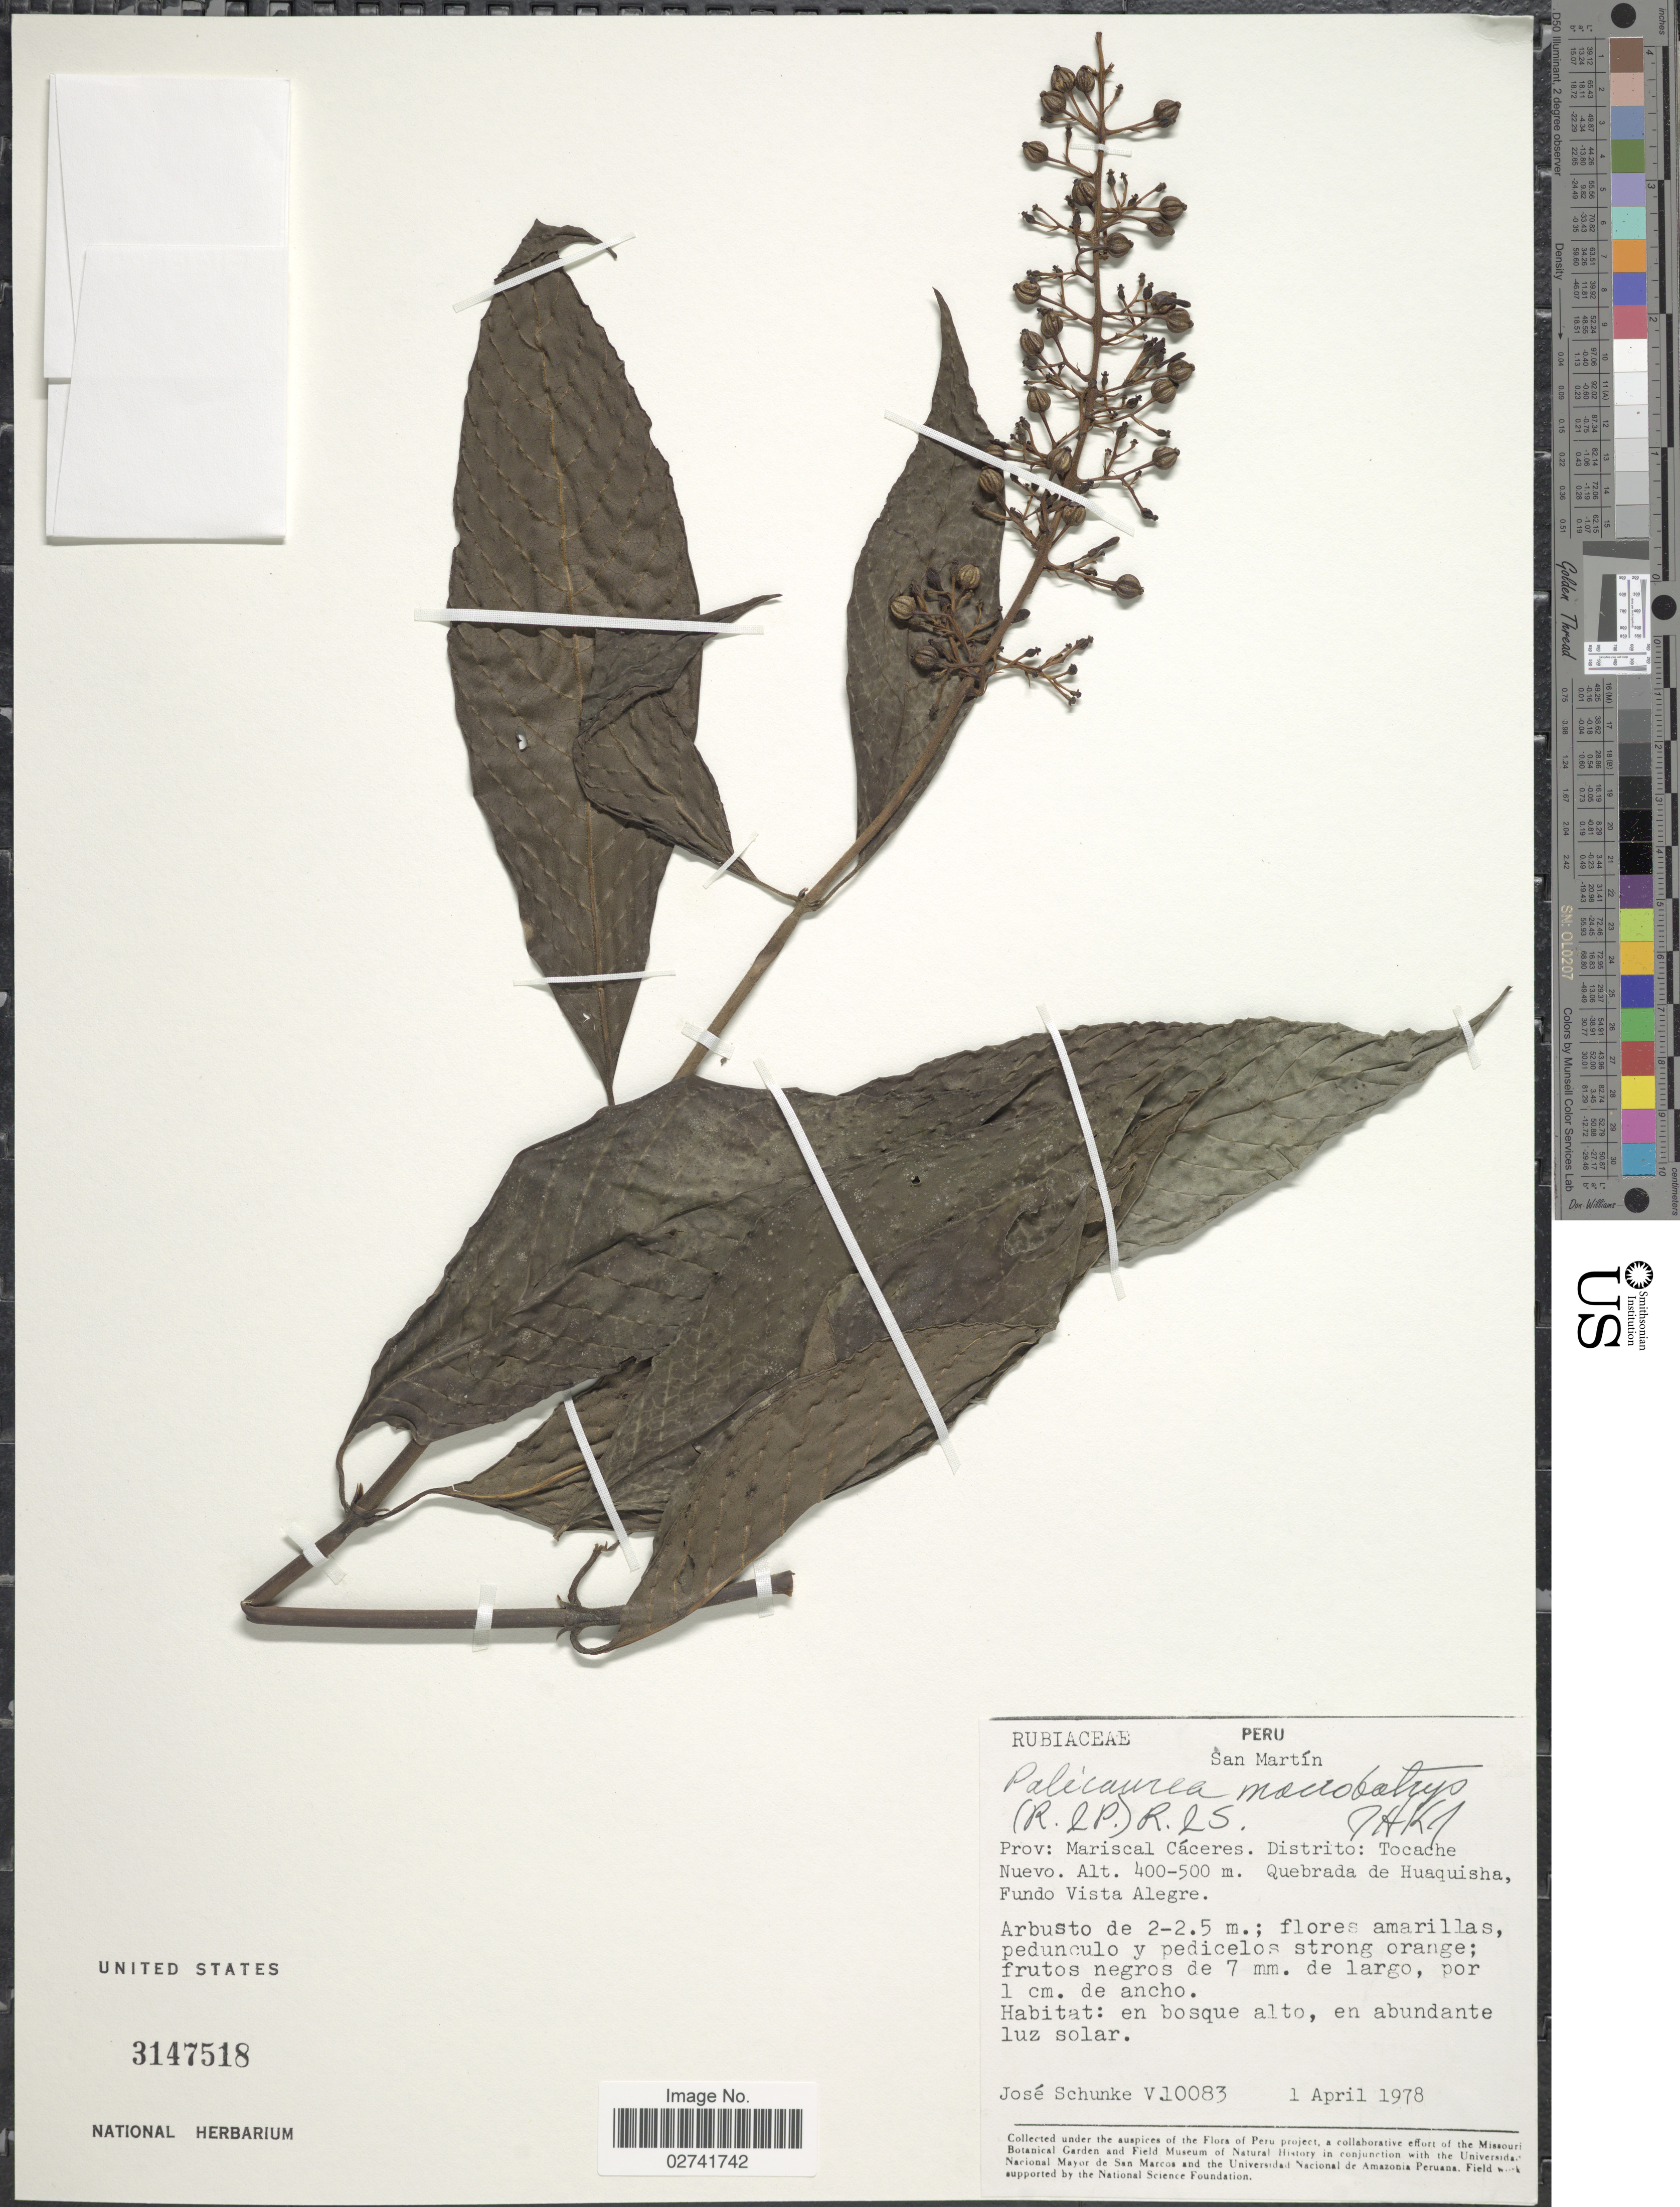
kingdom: Plantae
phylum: Tracheophyta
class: Magnoliopsida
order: Gentianales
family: Rubiaceae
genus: Palicourea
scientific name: Palicourea macrobotrys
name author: (Ruiz & Pav.) Schult.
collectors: J. Schunke Vigo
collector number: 10083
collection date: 1978-04-01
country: Peru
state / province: San Martín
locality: Prov: Mariscal Caceres. Distrito: Tocache Nuevo. Quebrada de Huaquisha, Fundo Vista Alegre.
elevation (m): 400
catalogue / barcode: US 3147518